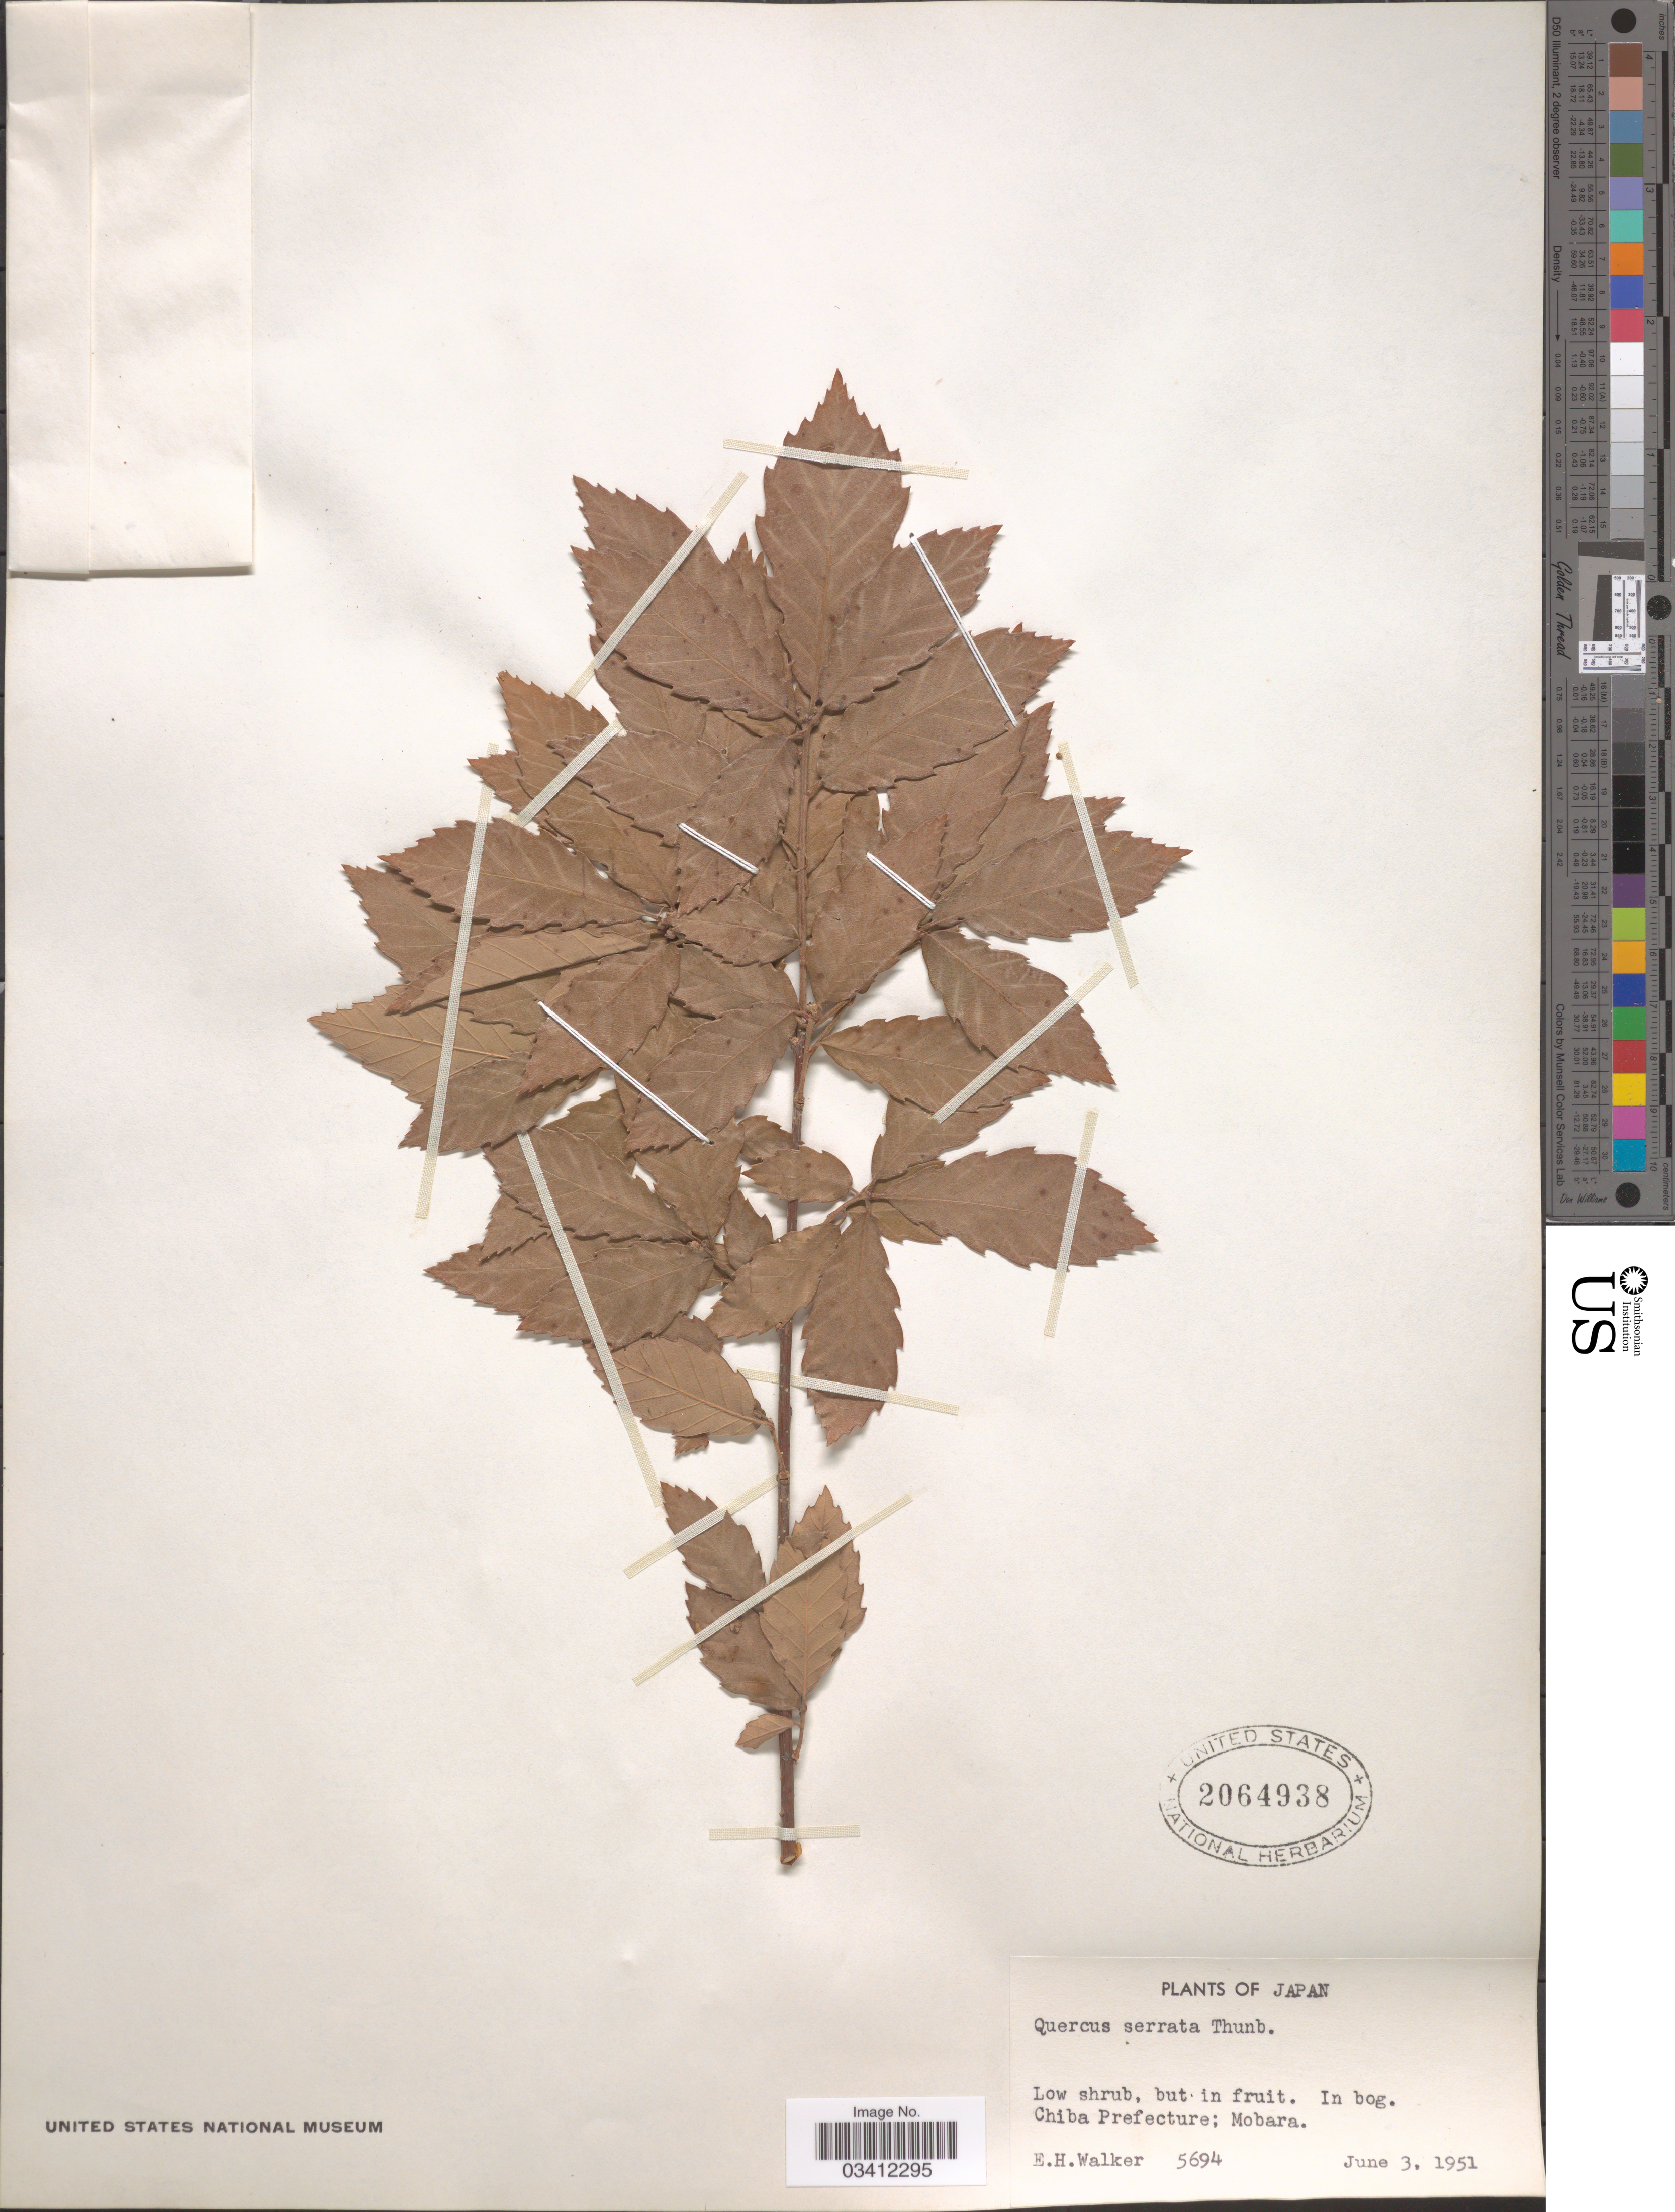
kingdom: Plantae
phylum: Tracheophyta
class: Magnoliopsida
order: Fagales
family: Fagaceae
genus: Quercus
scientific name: Quercus serrata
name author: Thunb.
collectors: E. H. Walker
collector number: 5694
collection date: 1951-06-03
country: Japan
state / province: Tiba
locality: Chiba Prefecture; Mobara.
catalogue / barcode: US 2064938